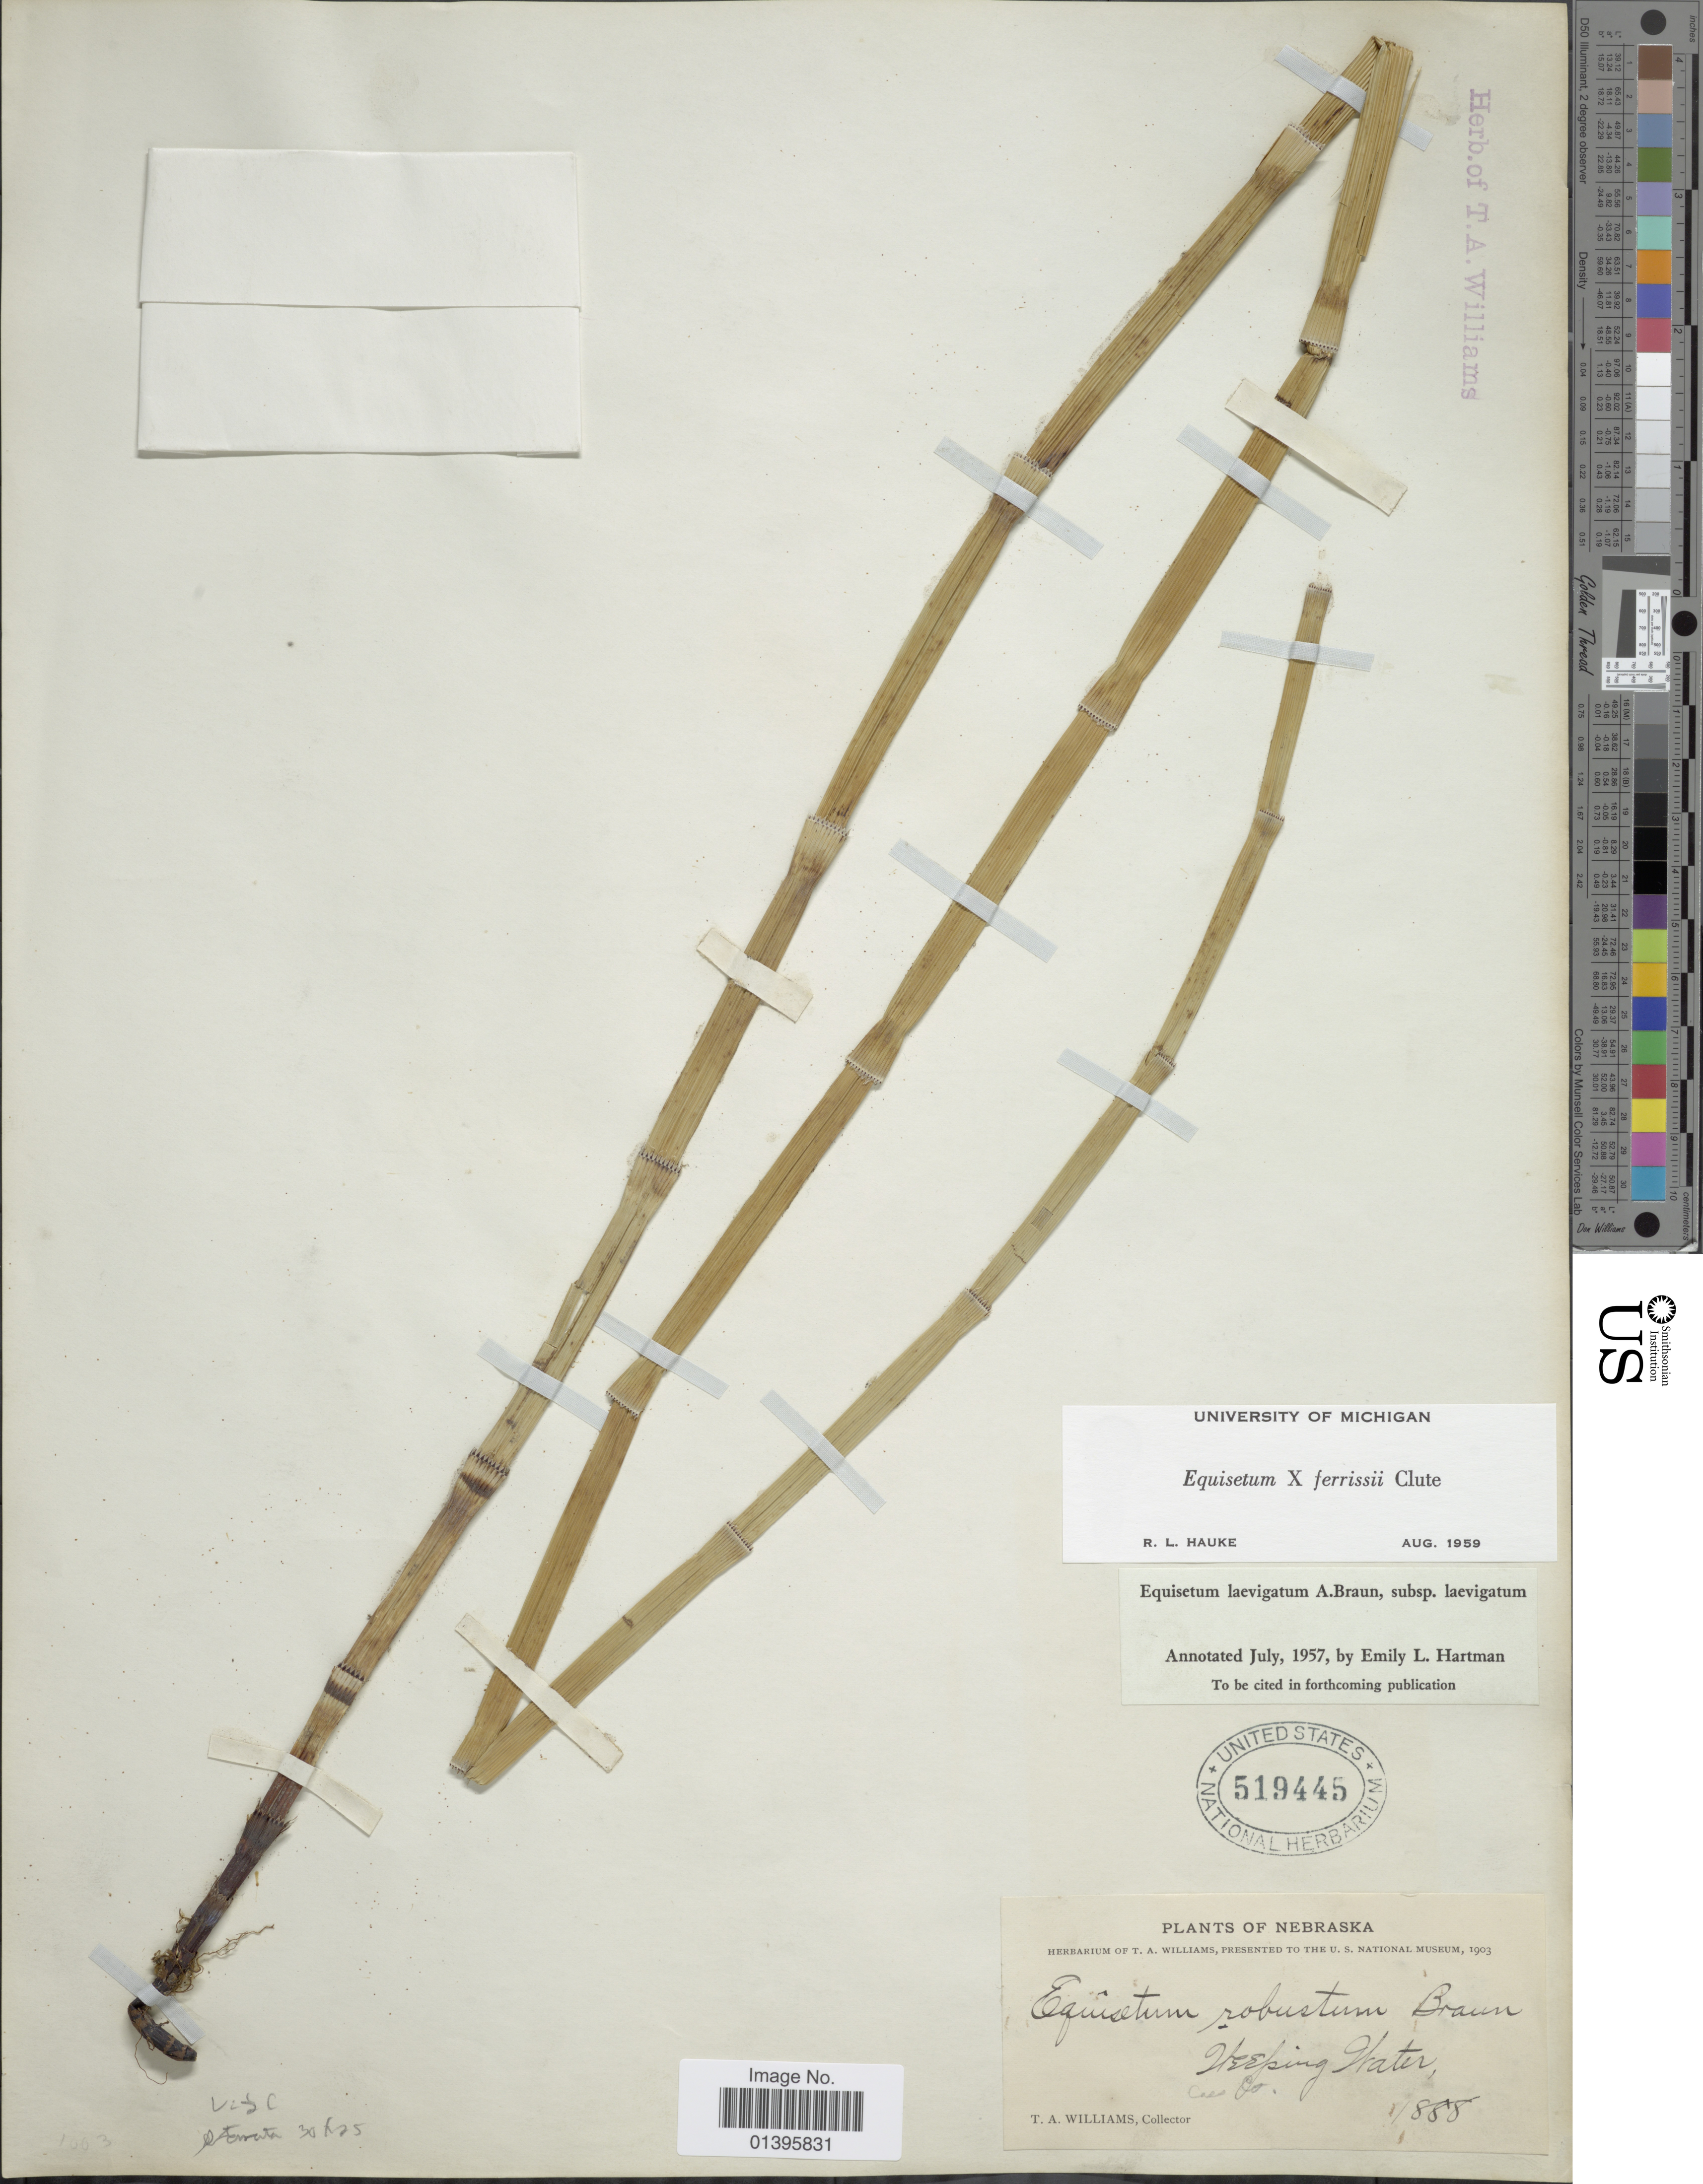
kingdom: Plantae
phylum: Tracheophyta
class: Polypodiopsida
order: Equisetales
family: Equisetaceae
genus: Equisetum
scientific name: Equisetum x ferrissii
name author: Clute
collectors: T. A. Williams (herbarium)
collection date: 1888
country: United States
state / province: Nebraska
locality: Steeping Water, Caas Co.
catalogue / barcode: US 519445